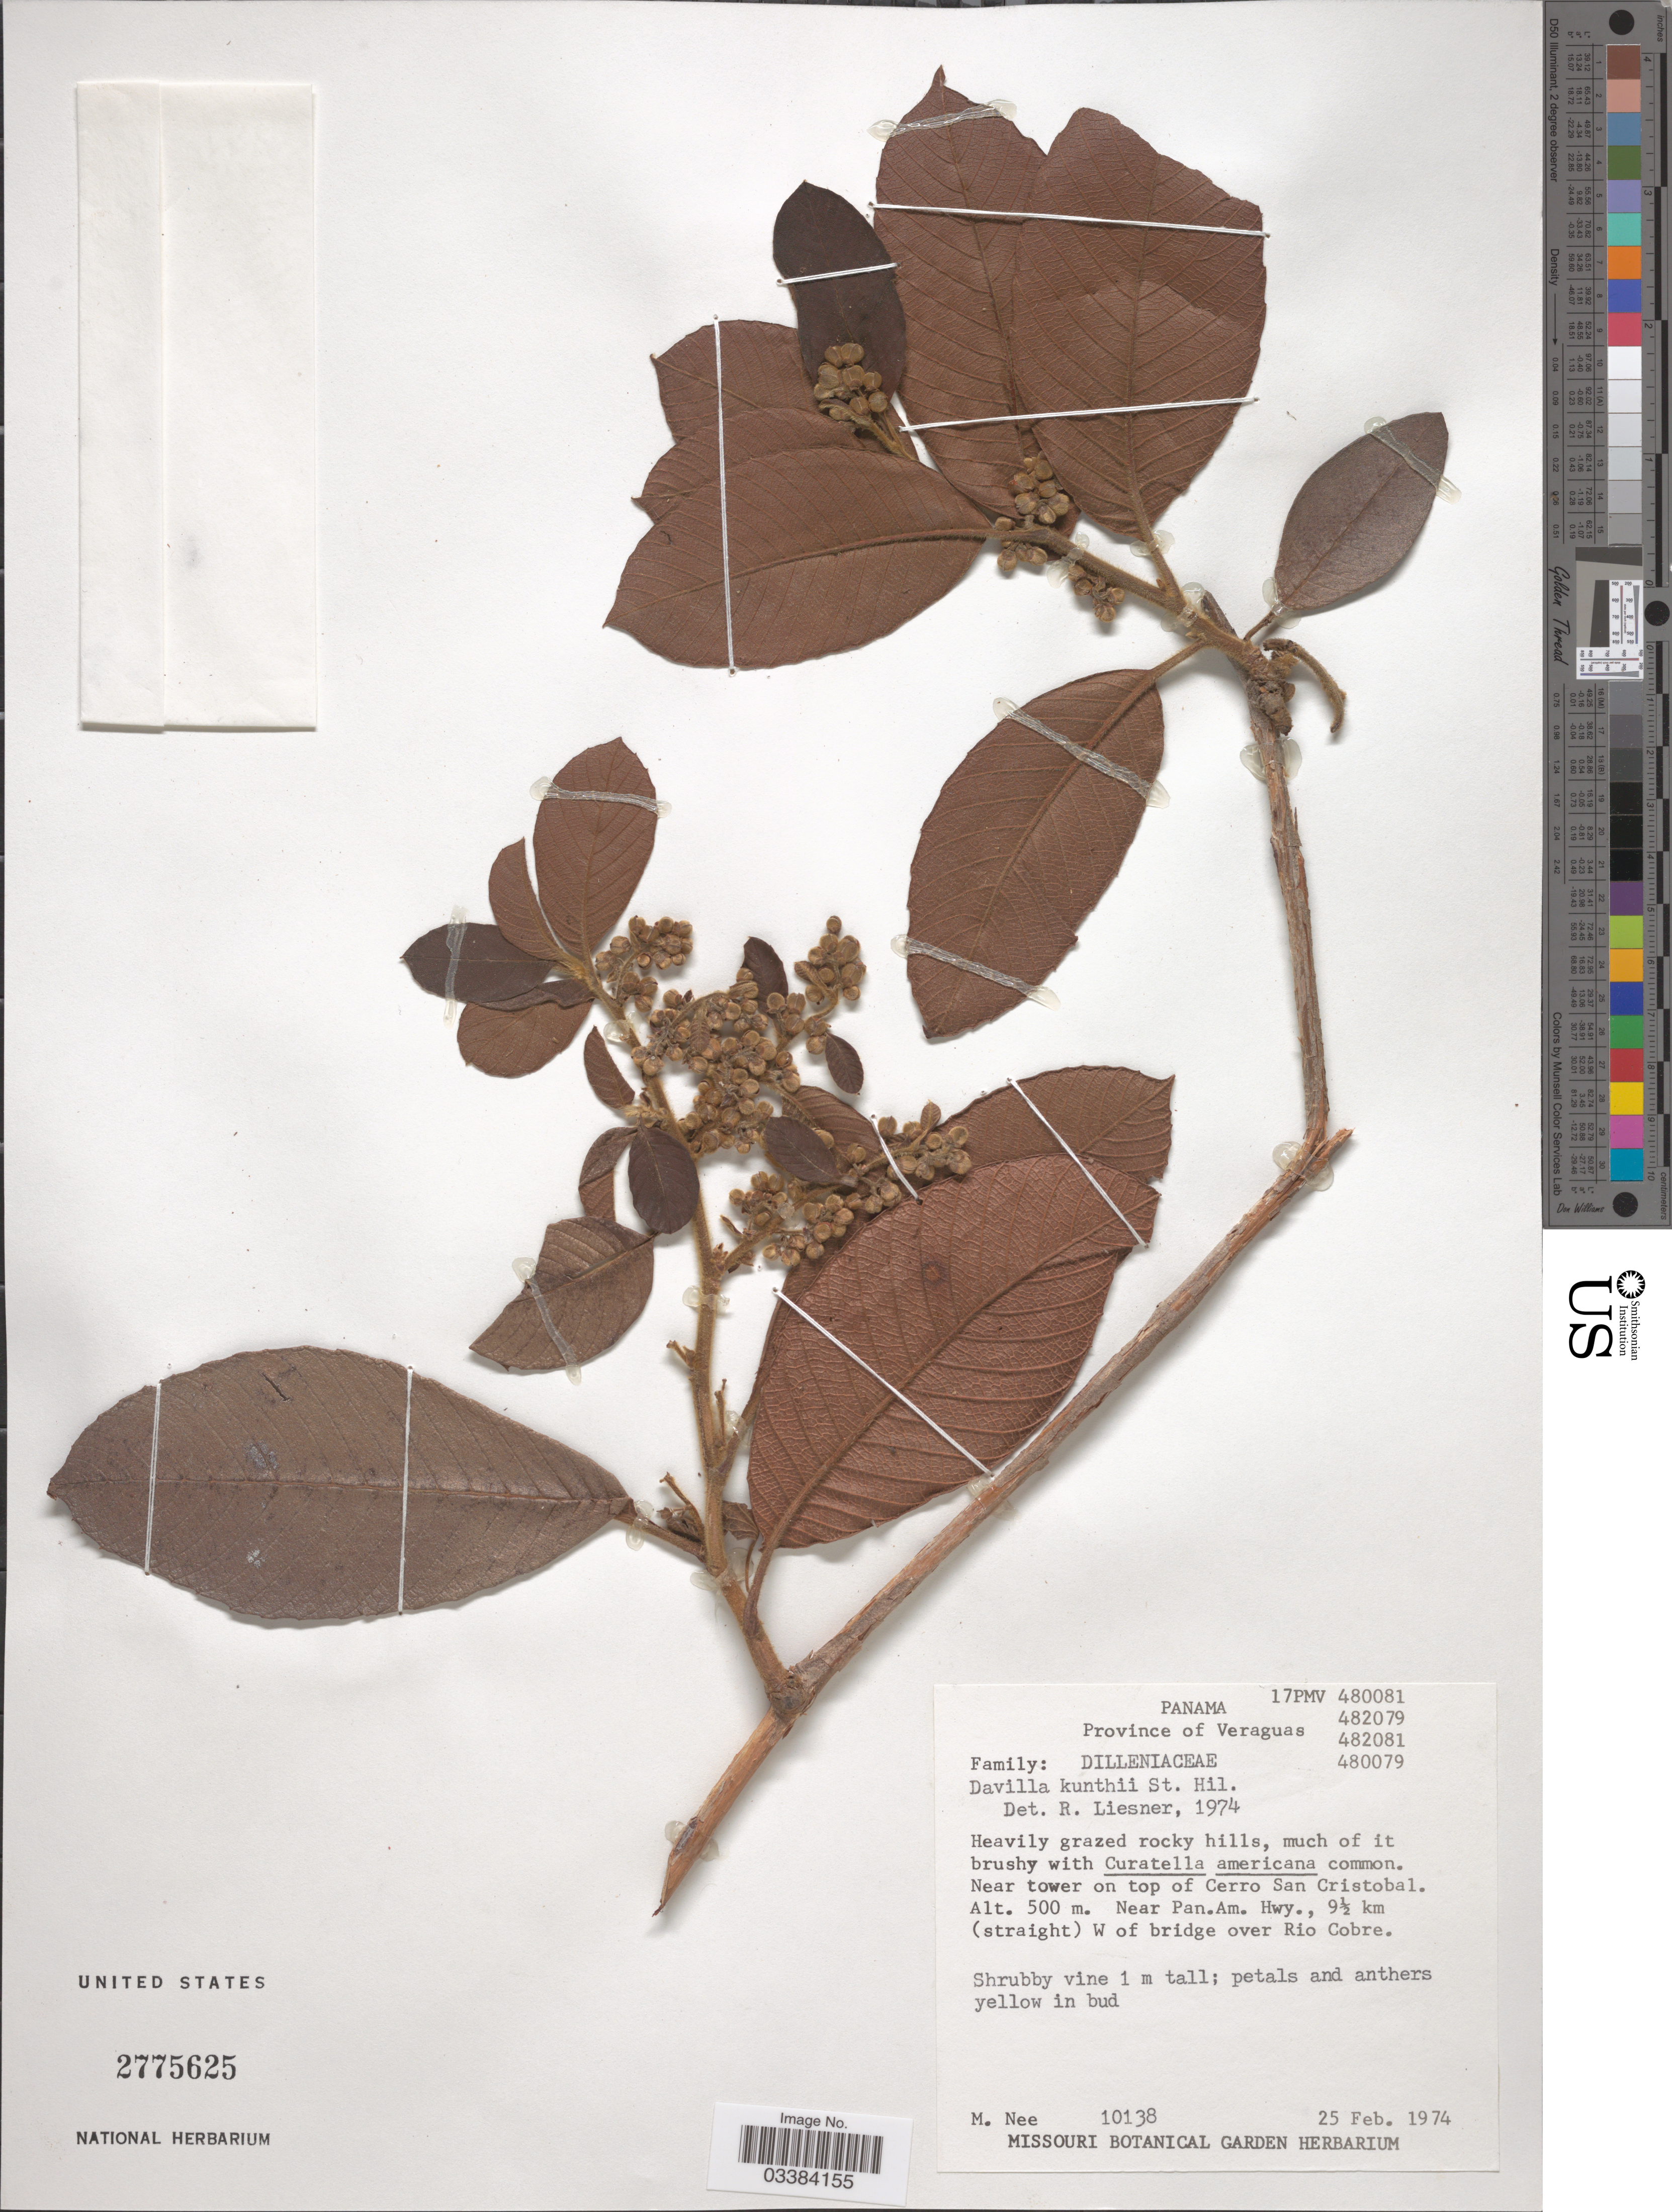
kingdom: Plantae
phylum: Tracheophyta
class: Magnoliopsida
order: Dilleniales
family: Dilleniaceae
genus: Davilla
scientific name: Davilla kunthii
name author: A. St.-Hil.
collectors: M. Nee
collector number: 10138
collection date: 1974-02-25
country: Panama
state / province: Veraguas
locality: Near tower on top of Cerro San Cristobal. Near Pan.Am. Hwy., 9½ km (straight) W of bridge over Rio Cobre.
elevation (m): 500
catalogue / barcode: US 2775625